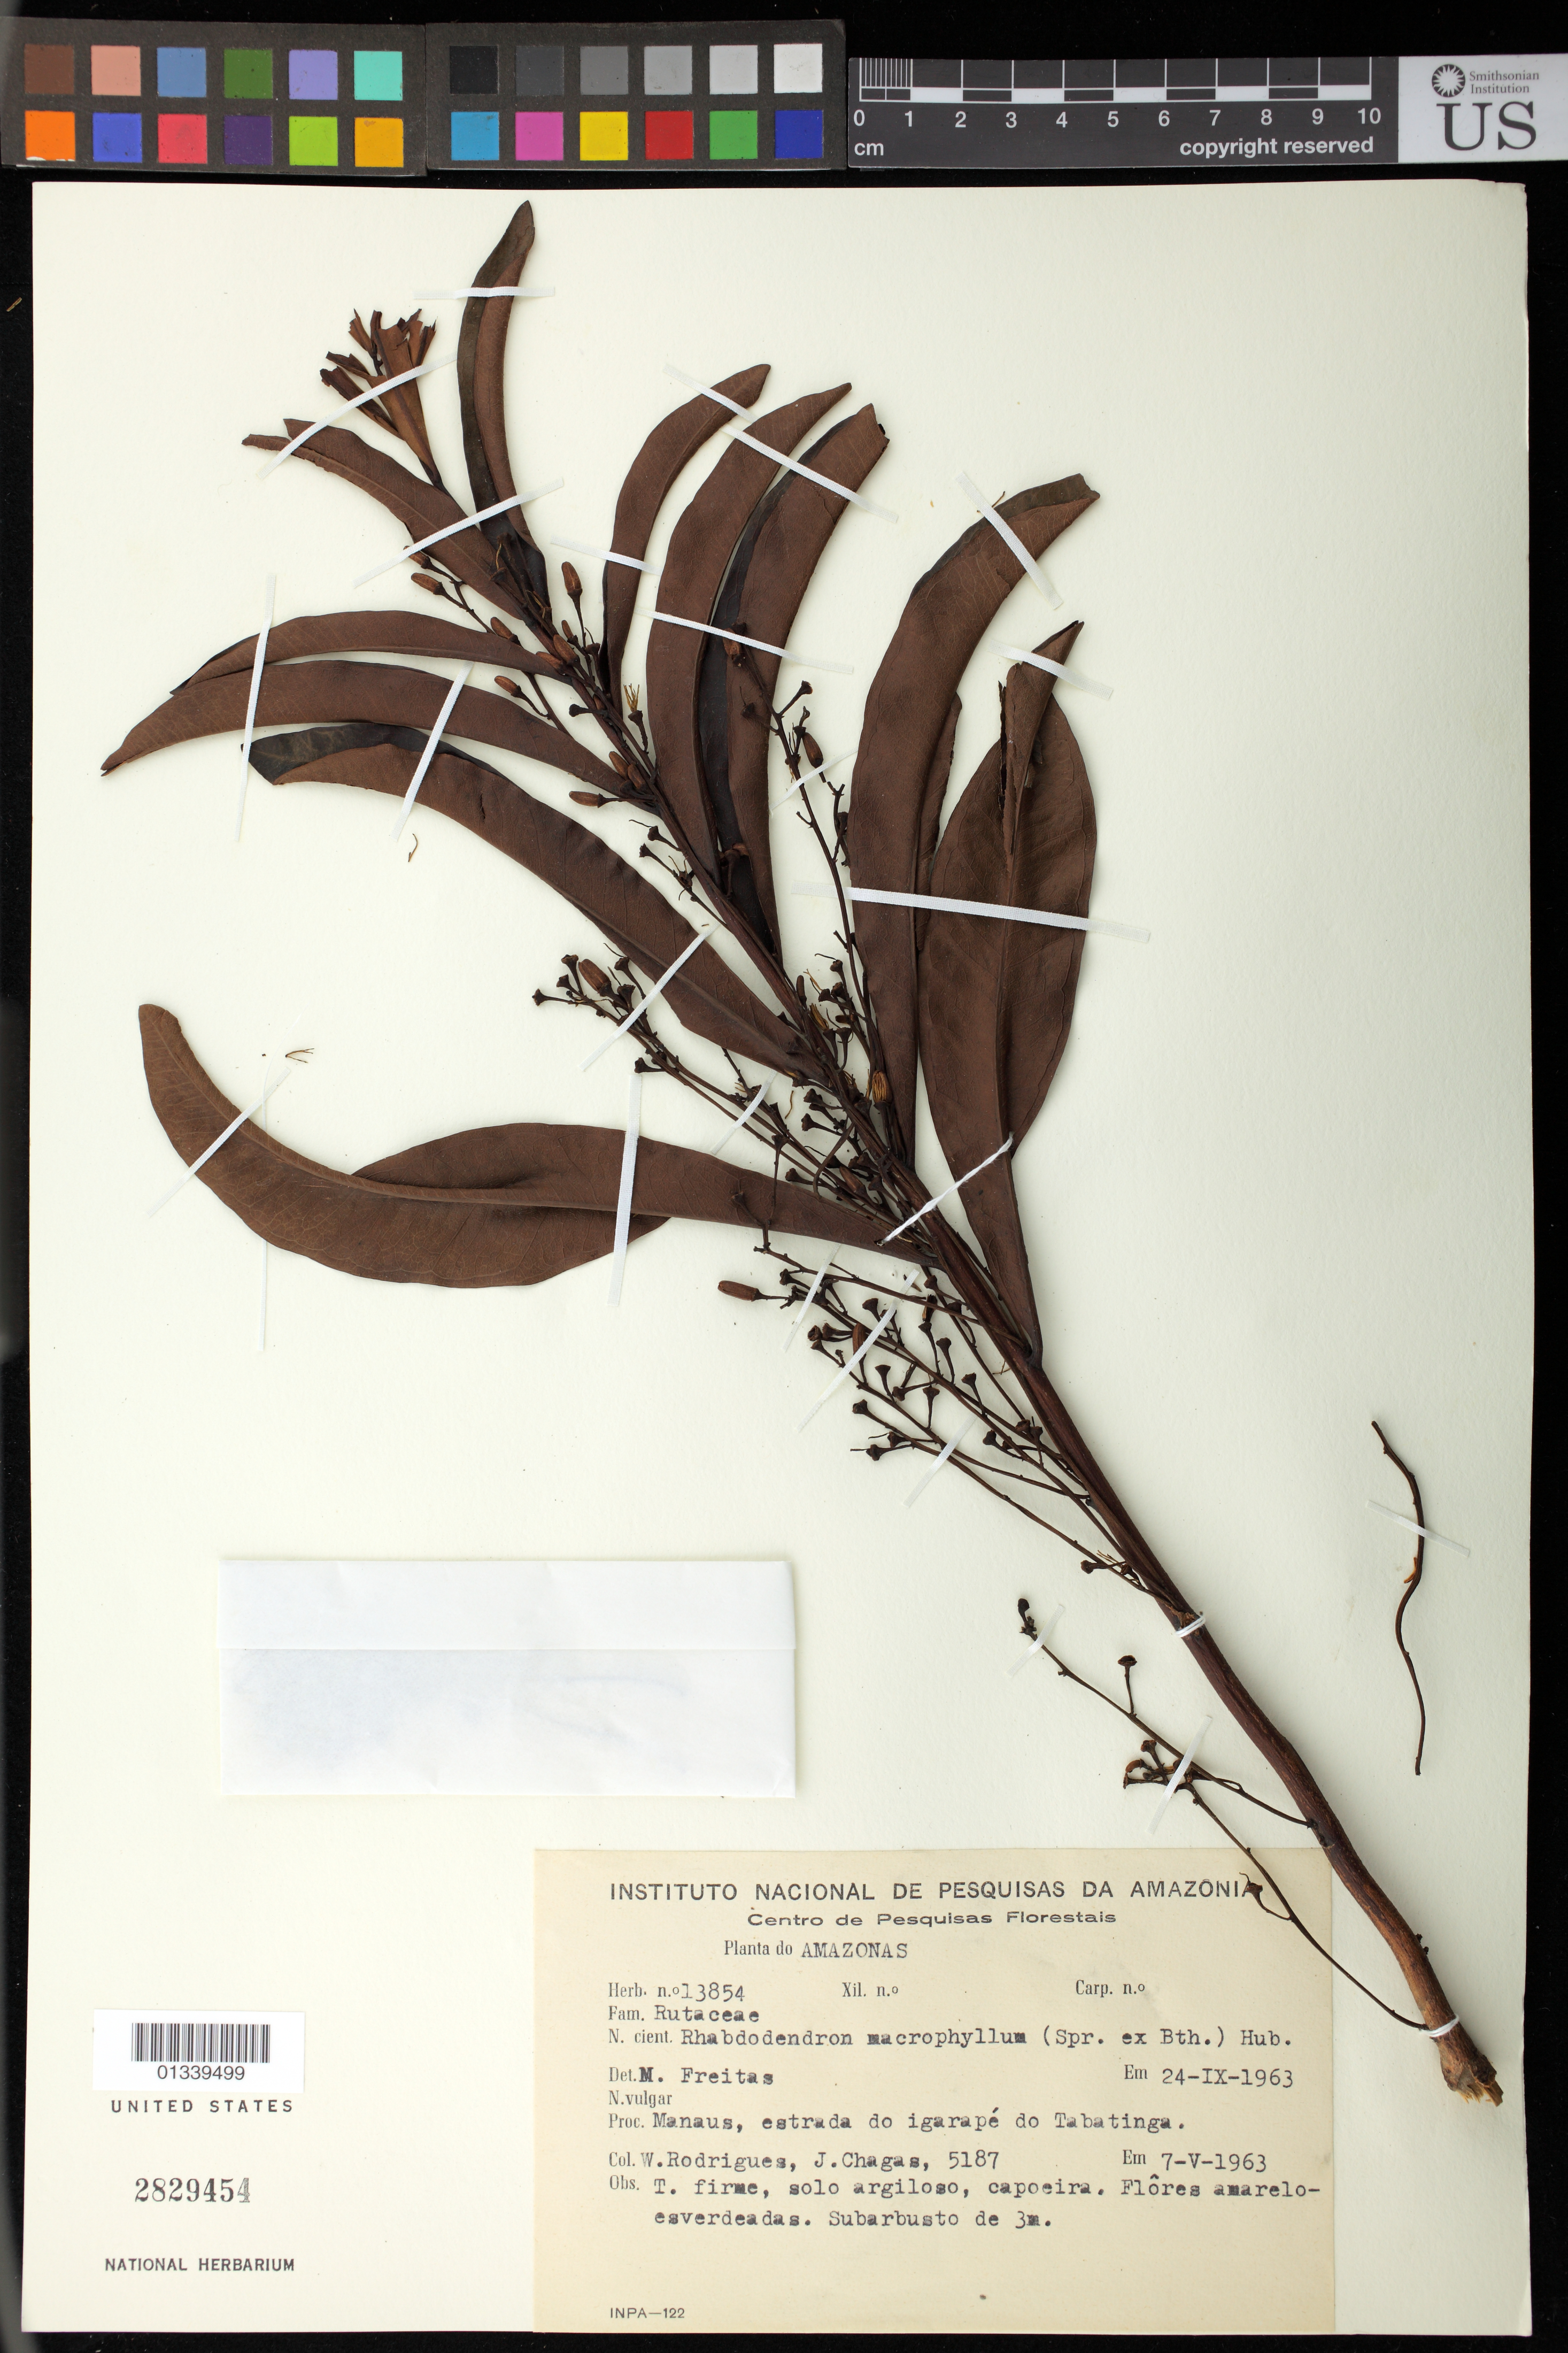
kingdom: Plantae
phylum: Tracheophyta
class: Magnoliopsida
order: Caryophyllales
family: Rhabdodendraceae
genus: Rhabdodendron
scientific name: Rhabdodendron macrophyllum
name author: (Spruce ex Benth.) Huber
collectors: W. A. Rodrigues & J. Chagas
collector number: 5187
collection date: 1963-05-07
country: Brazil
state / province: Amazonas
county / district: Manaus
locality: Estrada do Igarapé do Tabatinga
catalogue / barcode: US 2829454